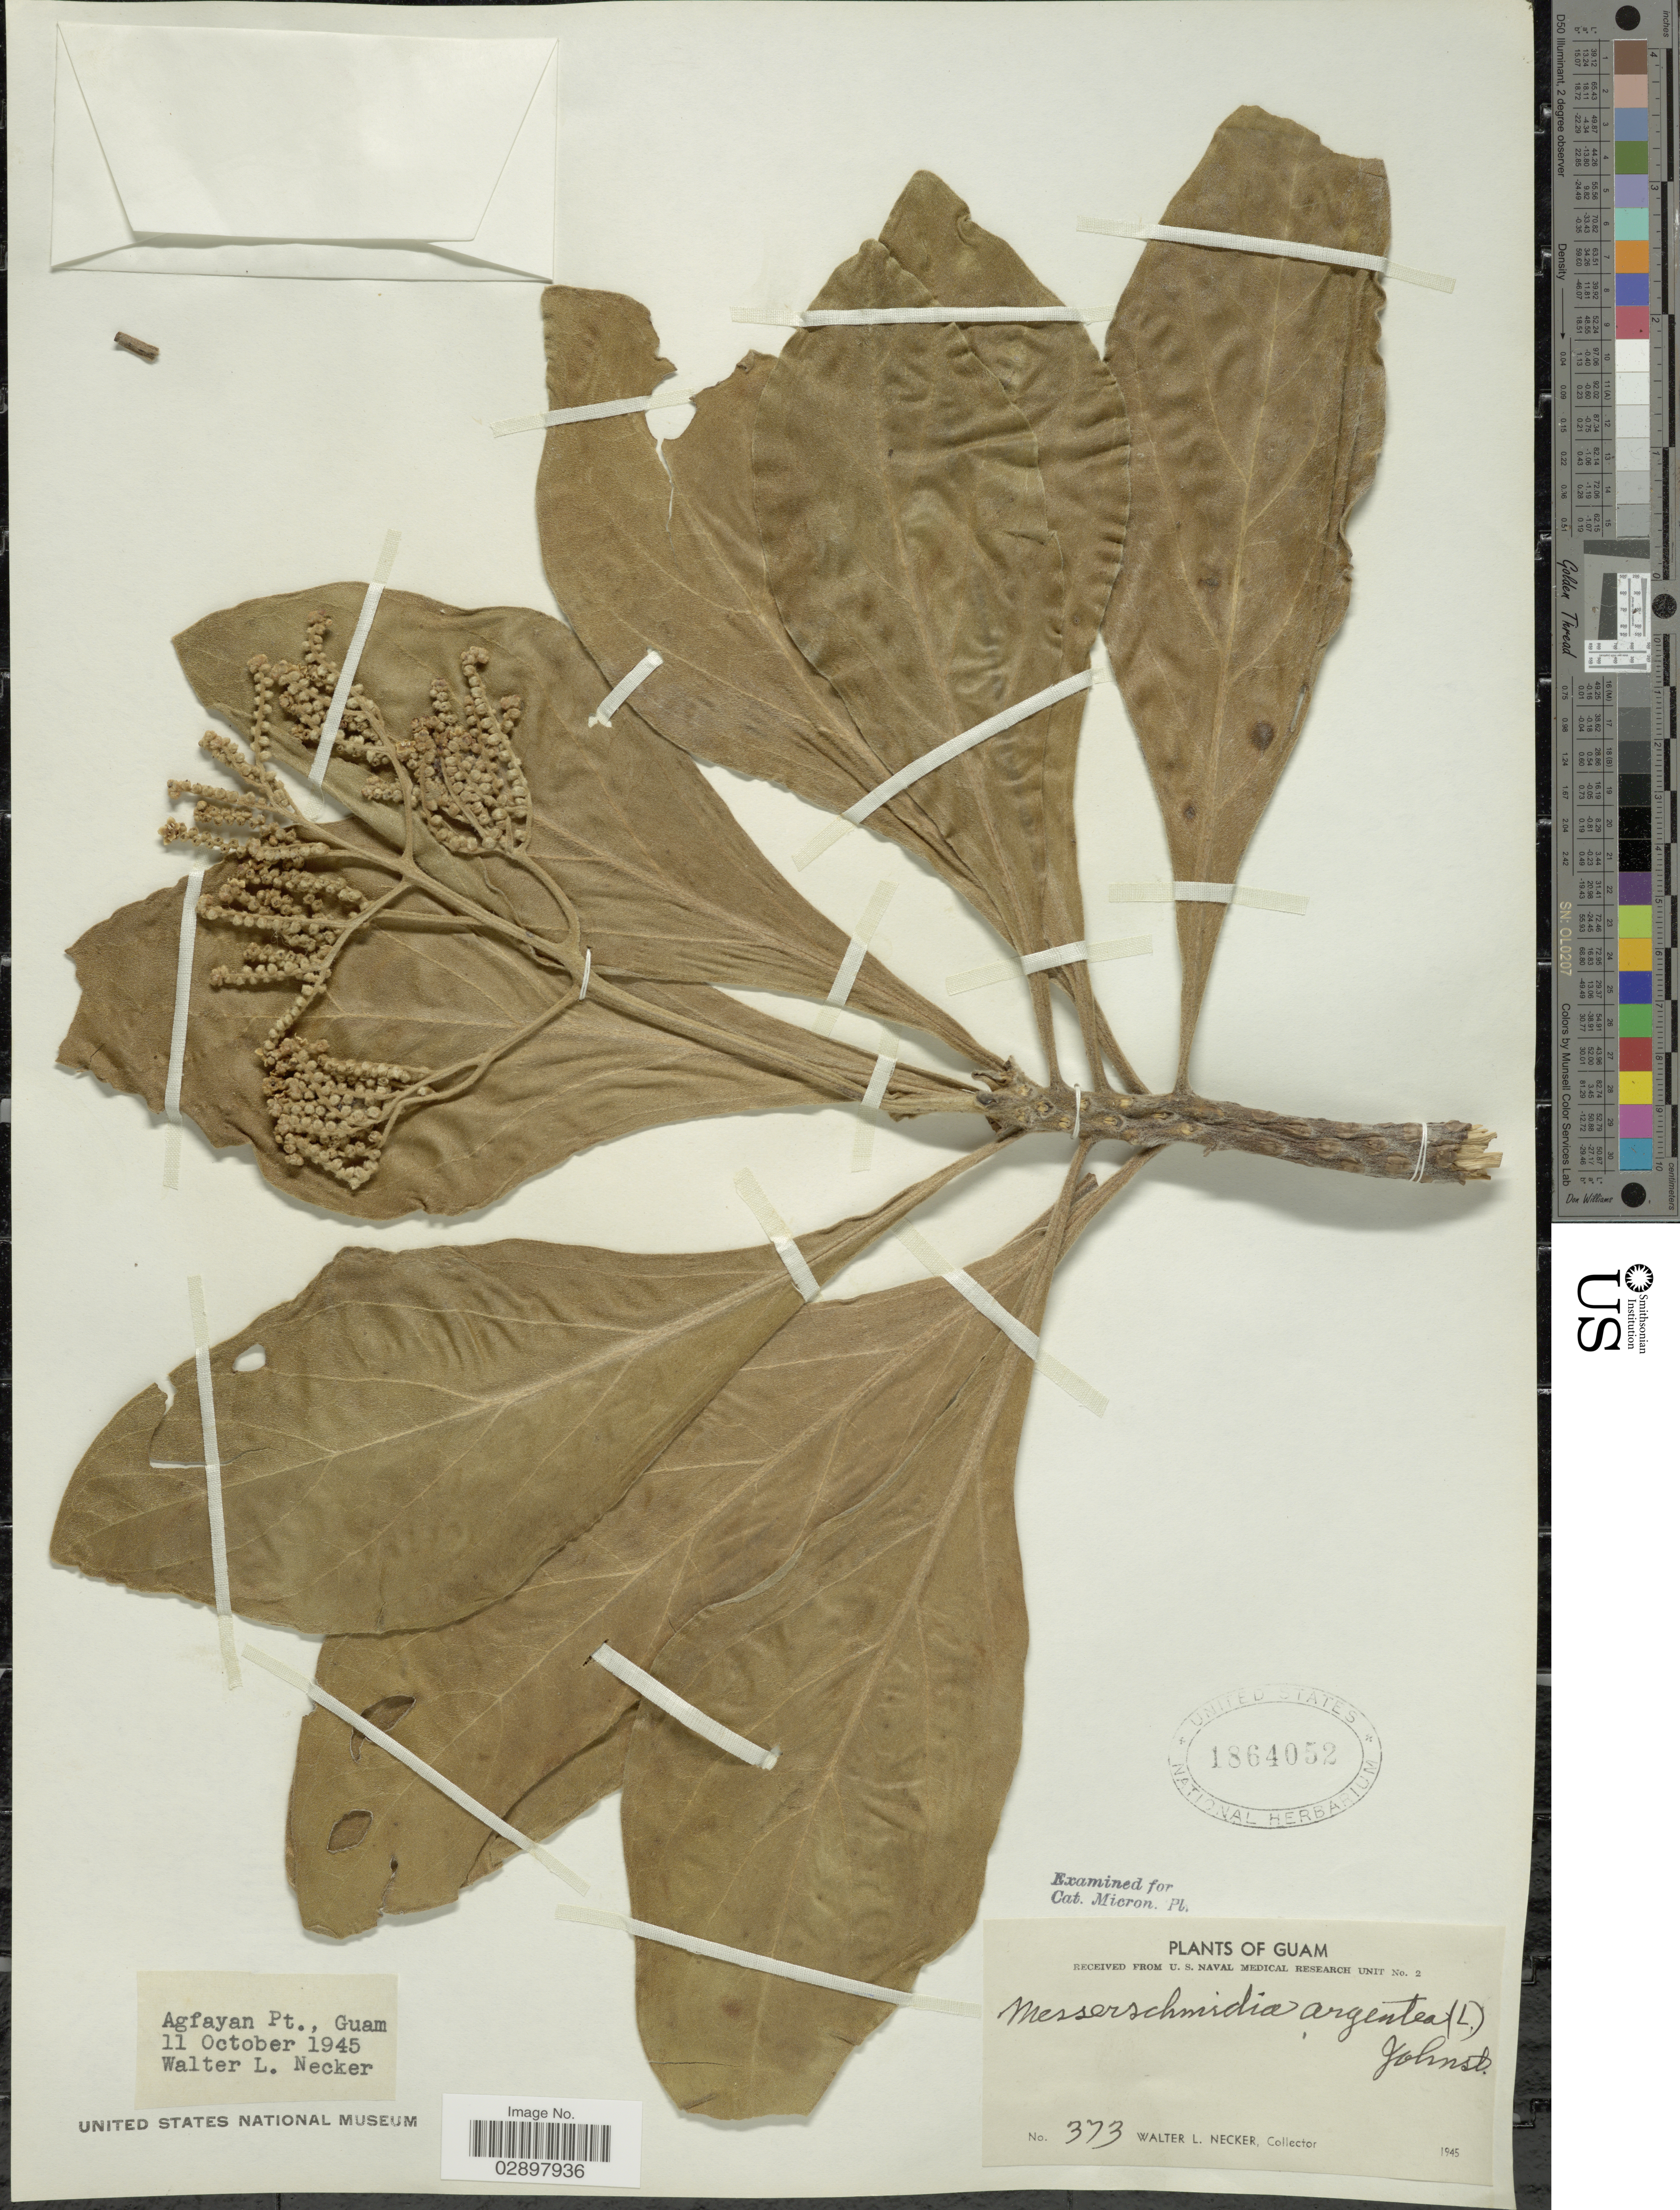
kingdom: Plantae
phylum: Tracheophyta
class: Magnoliopsida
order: Boraginales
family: Heliotropiaceae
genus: Heliotropium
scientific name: Heliotropium arboreum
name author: (Blanco) Mabberley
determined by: Wagner, W. L., (BOT), Smithsonian Institution - National Museum of Natural History (UNITED STATES)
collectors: W. L. Necker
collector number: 373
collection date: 1945-10-11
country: Guam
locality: Agfayan Pt.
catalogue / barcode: US 1864052